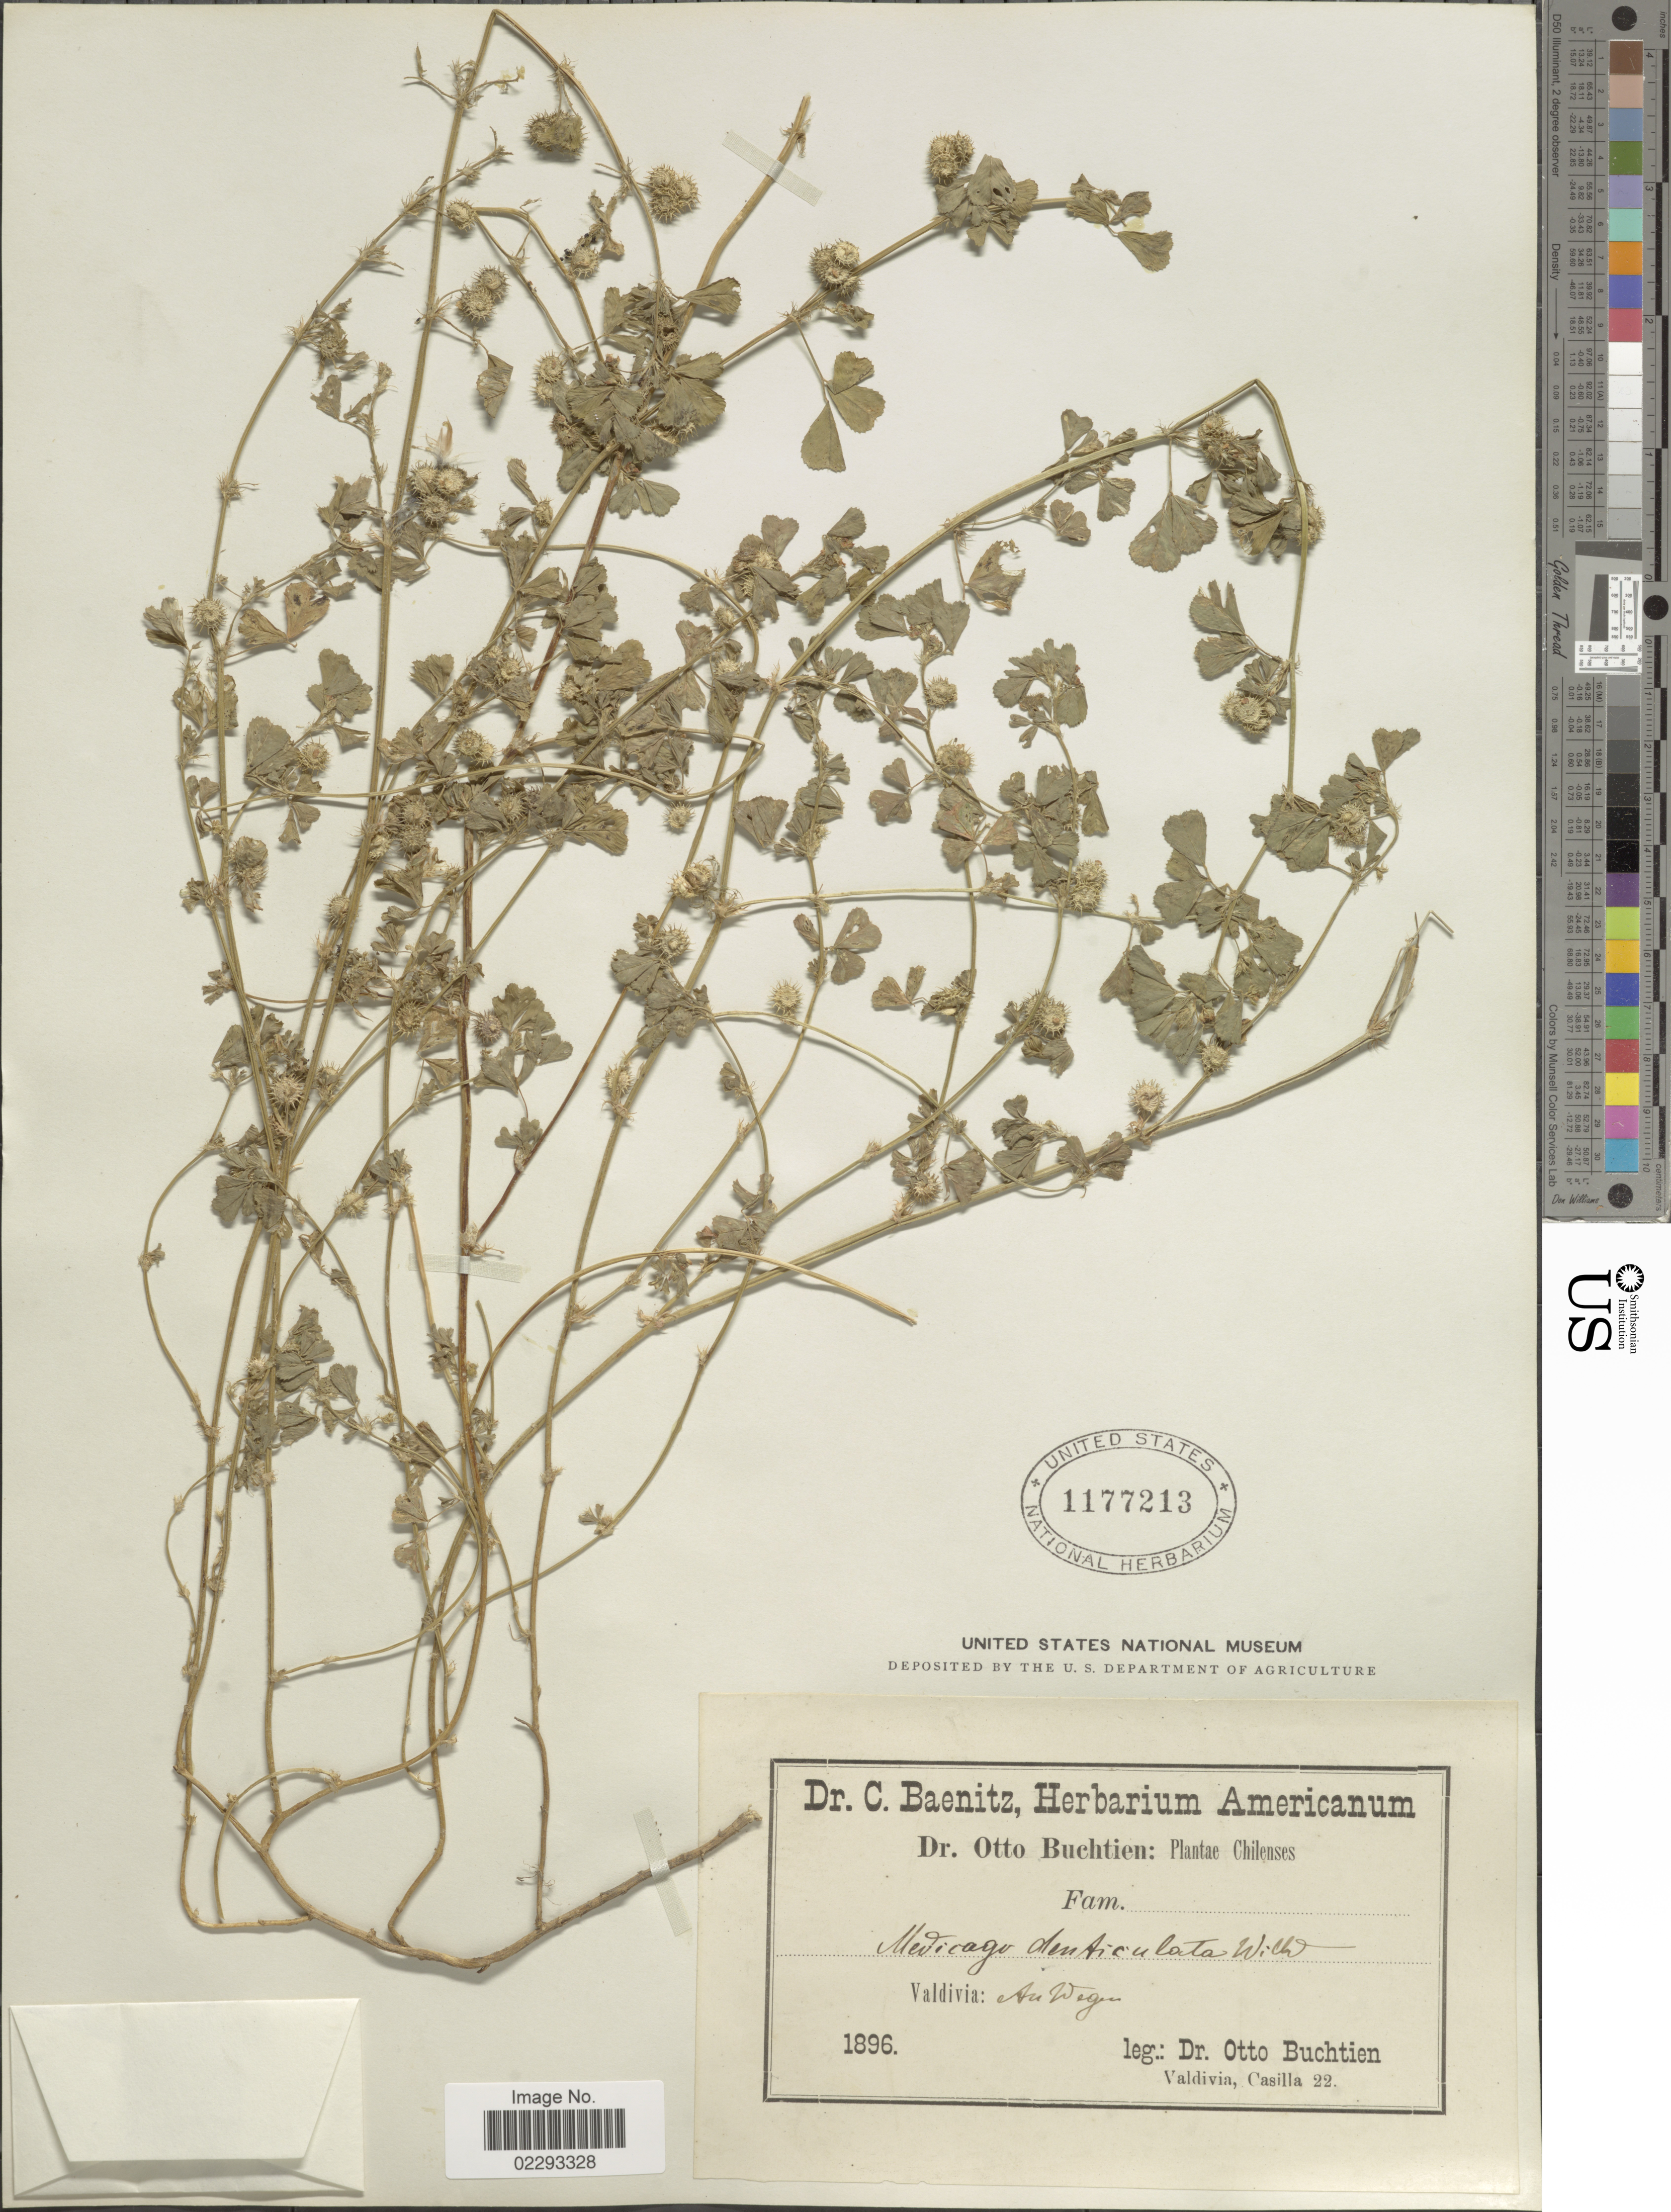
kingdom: Plantae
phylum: Tracheophyta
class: Magnoliopsida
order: Fabales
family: Fabaceae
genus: Medicago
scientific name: Medicago polymorpha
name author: L.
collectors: O. Buchtien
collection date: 1896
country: Chile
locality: Valdivia: An Wegen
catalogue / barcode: US 1177213